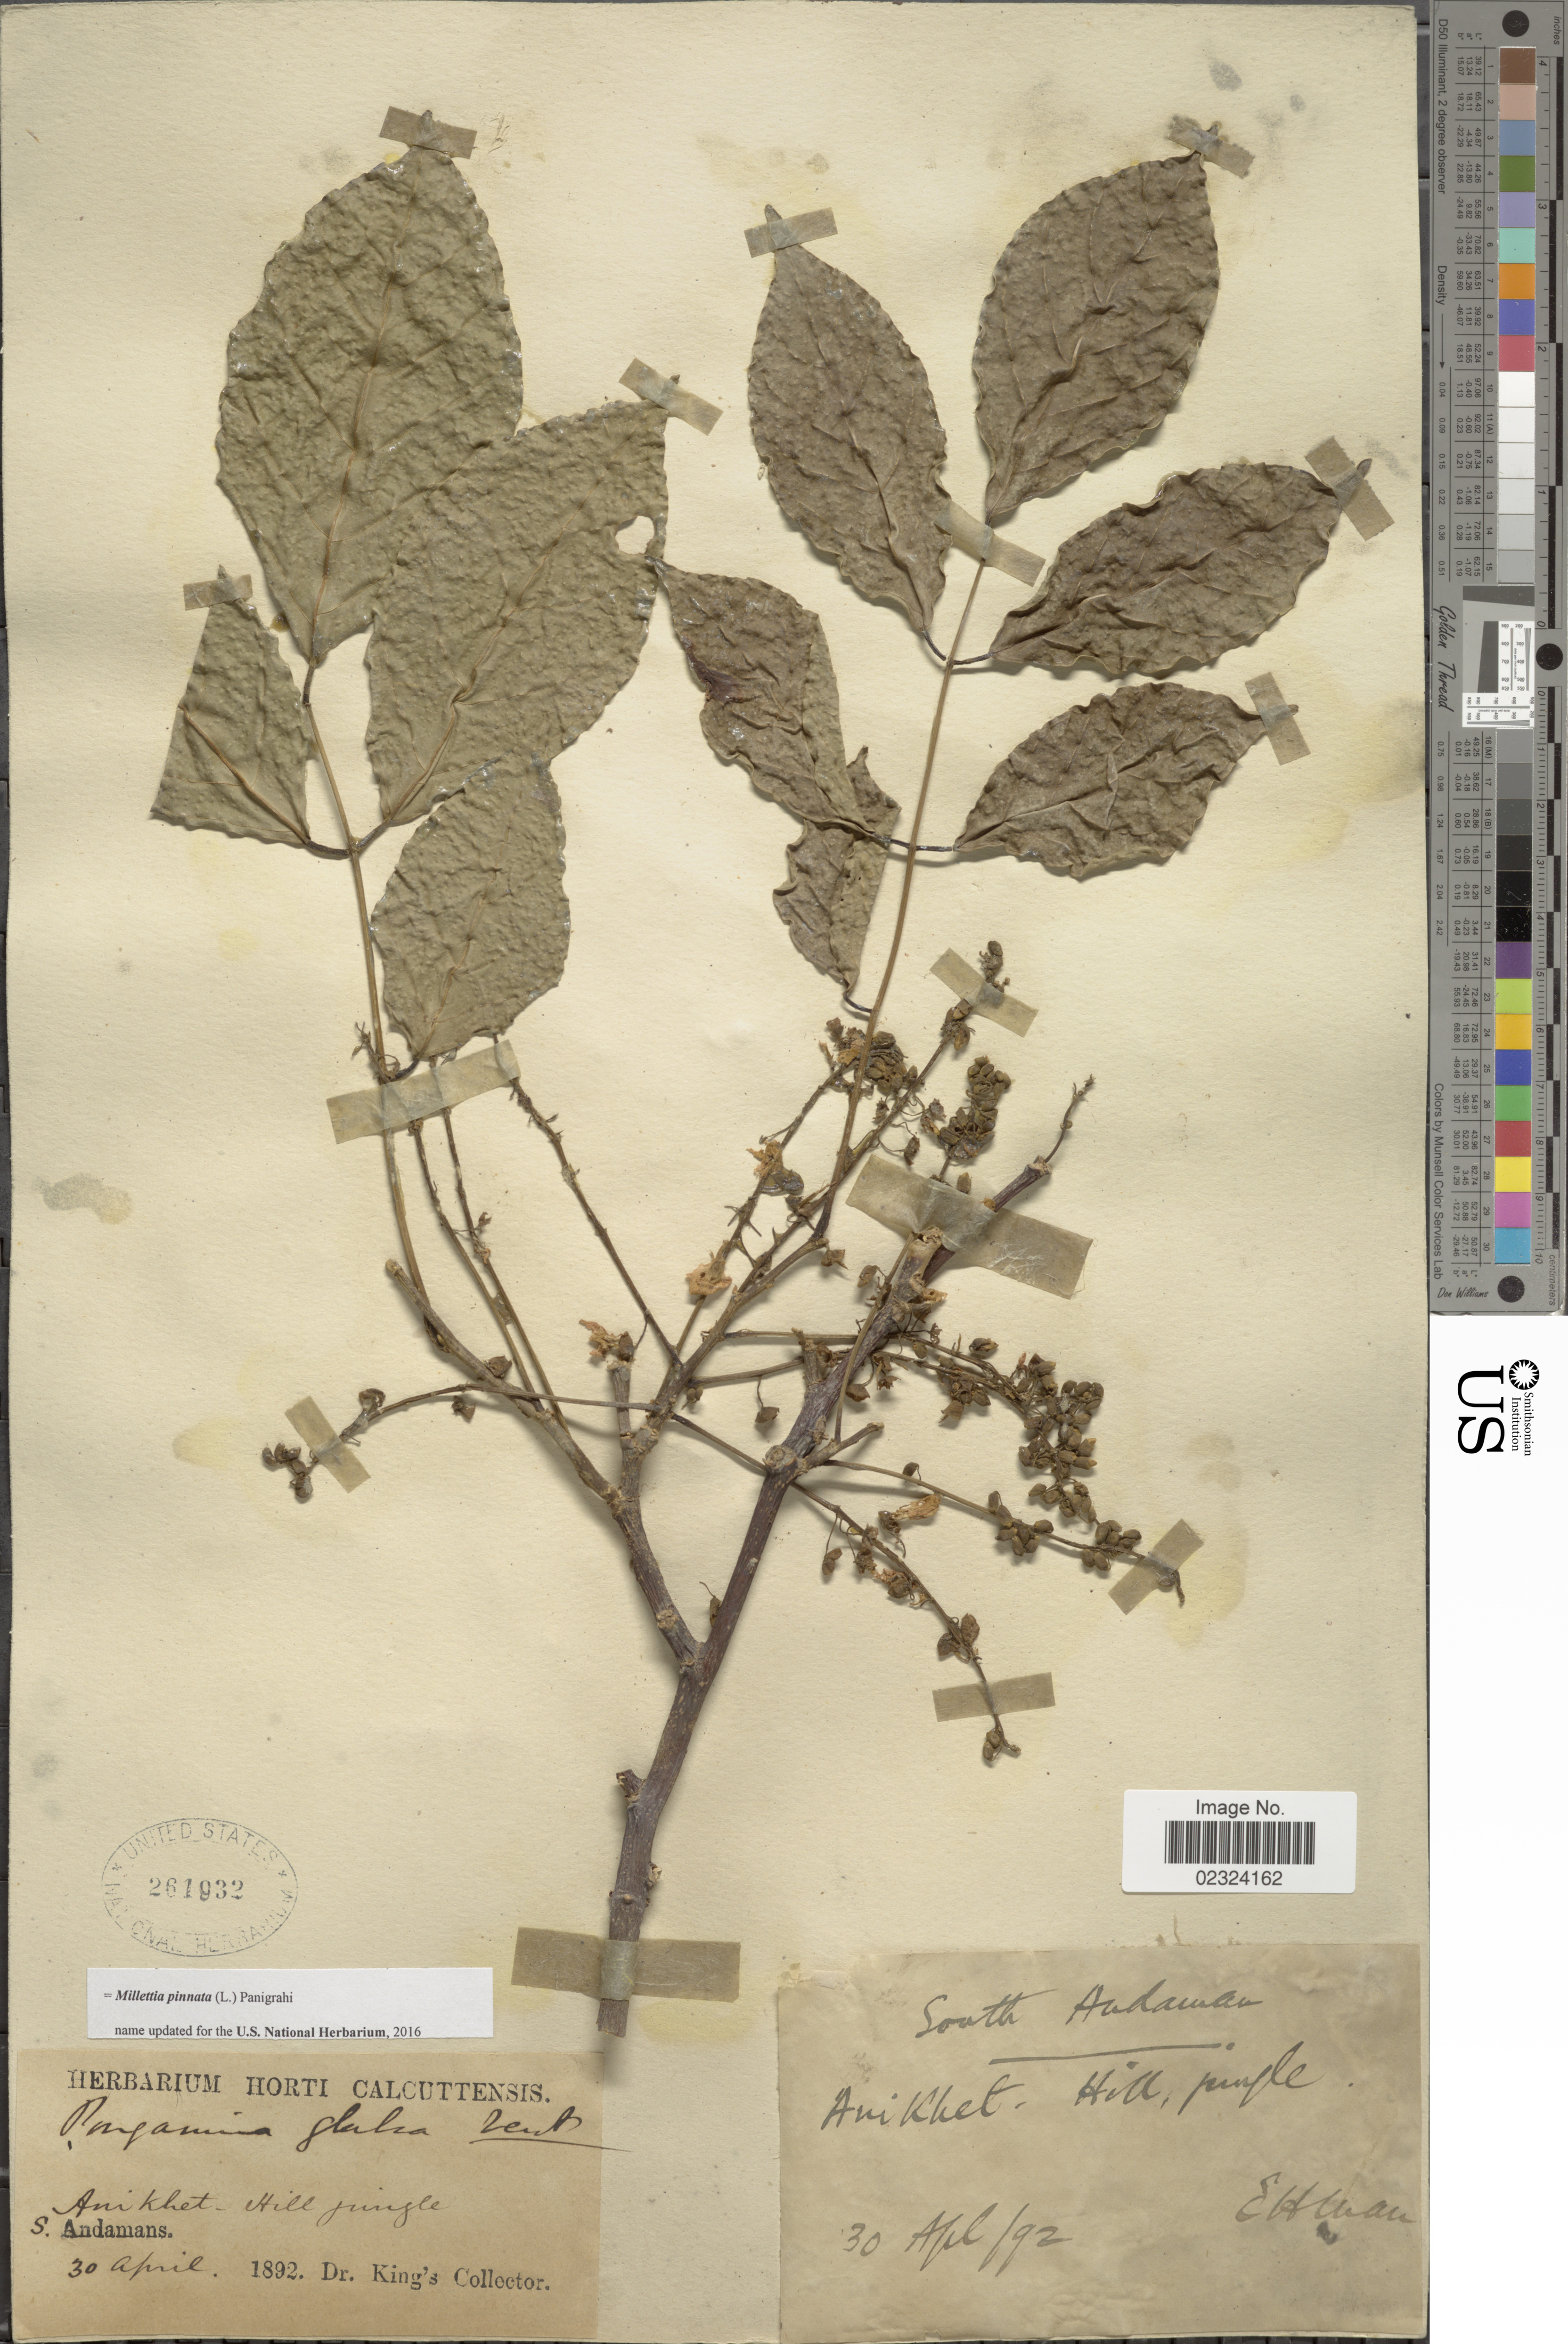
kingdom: Plantae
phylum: Tracheophyta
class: Magnoliopsida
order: Fabales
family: Fabaceae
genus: Millettia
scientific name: Millettia pinnata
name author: (L.) Panigrahi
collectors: Dr. King's collector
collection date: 1892-04-30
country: India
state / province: Andaman and Nicobar Islands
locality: Anikhet - Hill jungle. South Andamans.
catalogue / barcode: US 261932